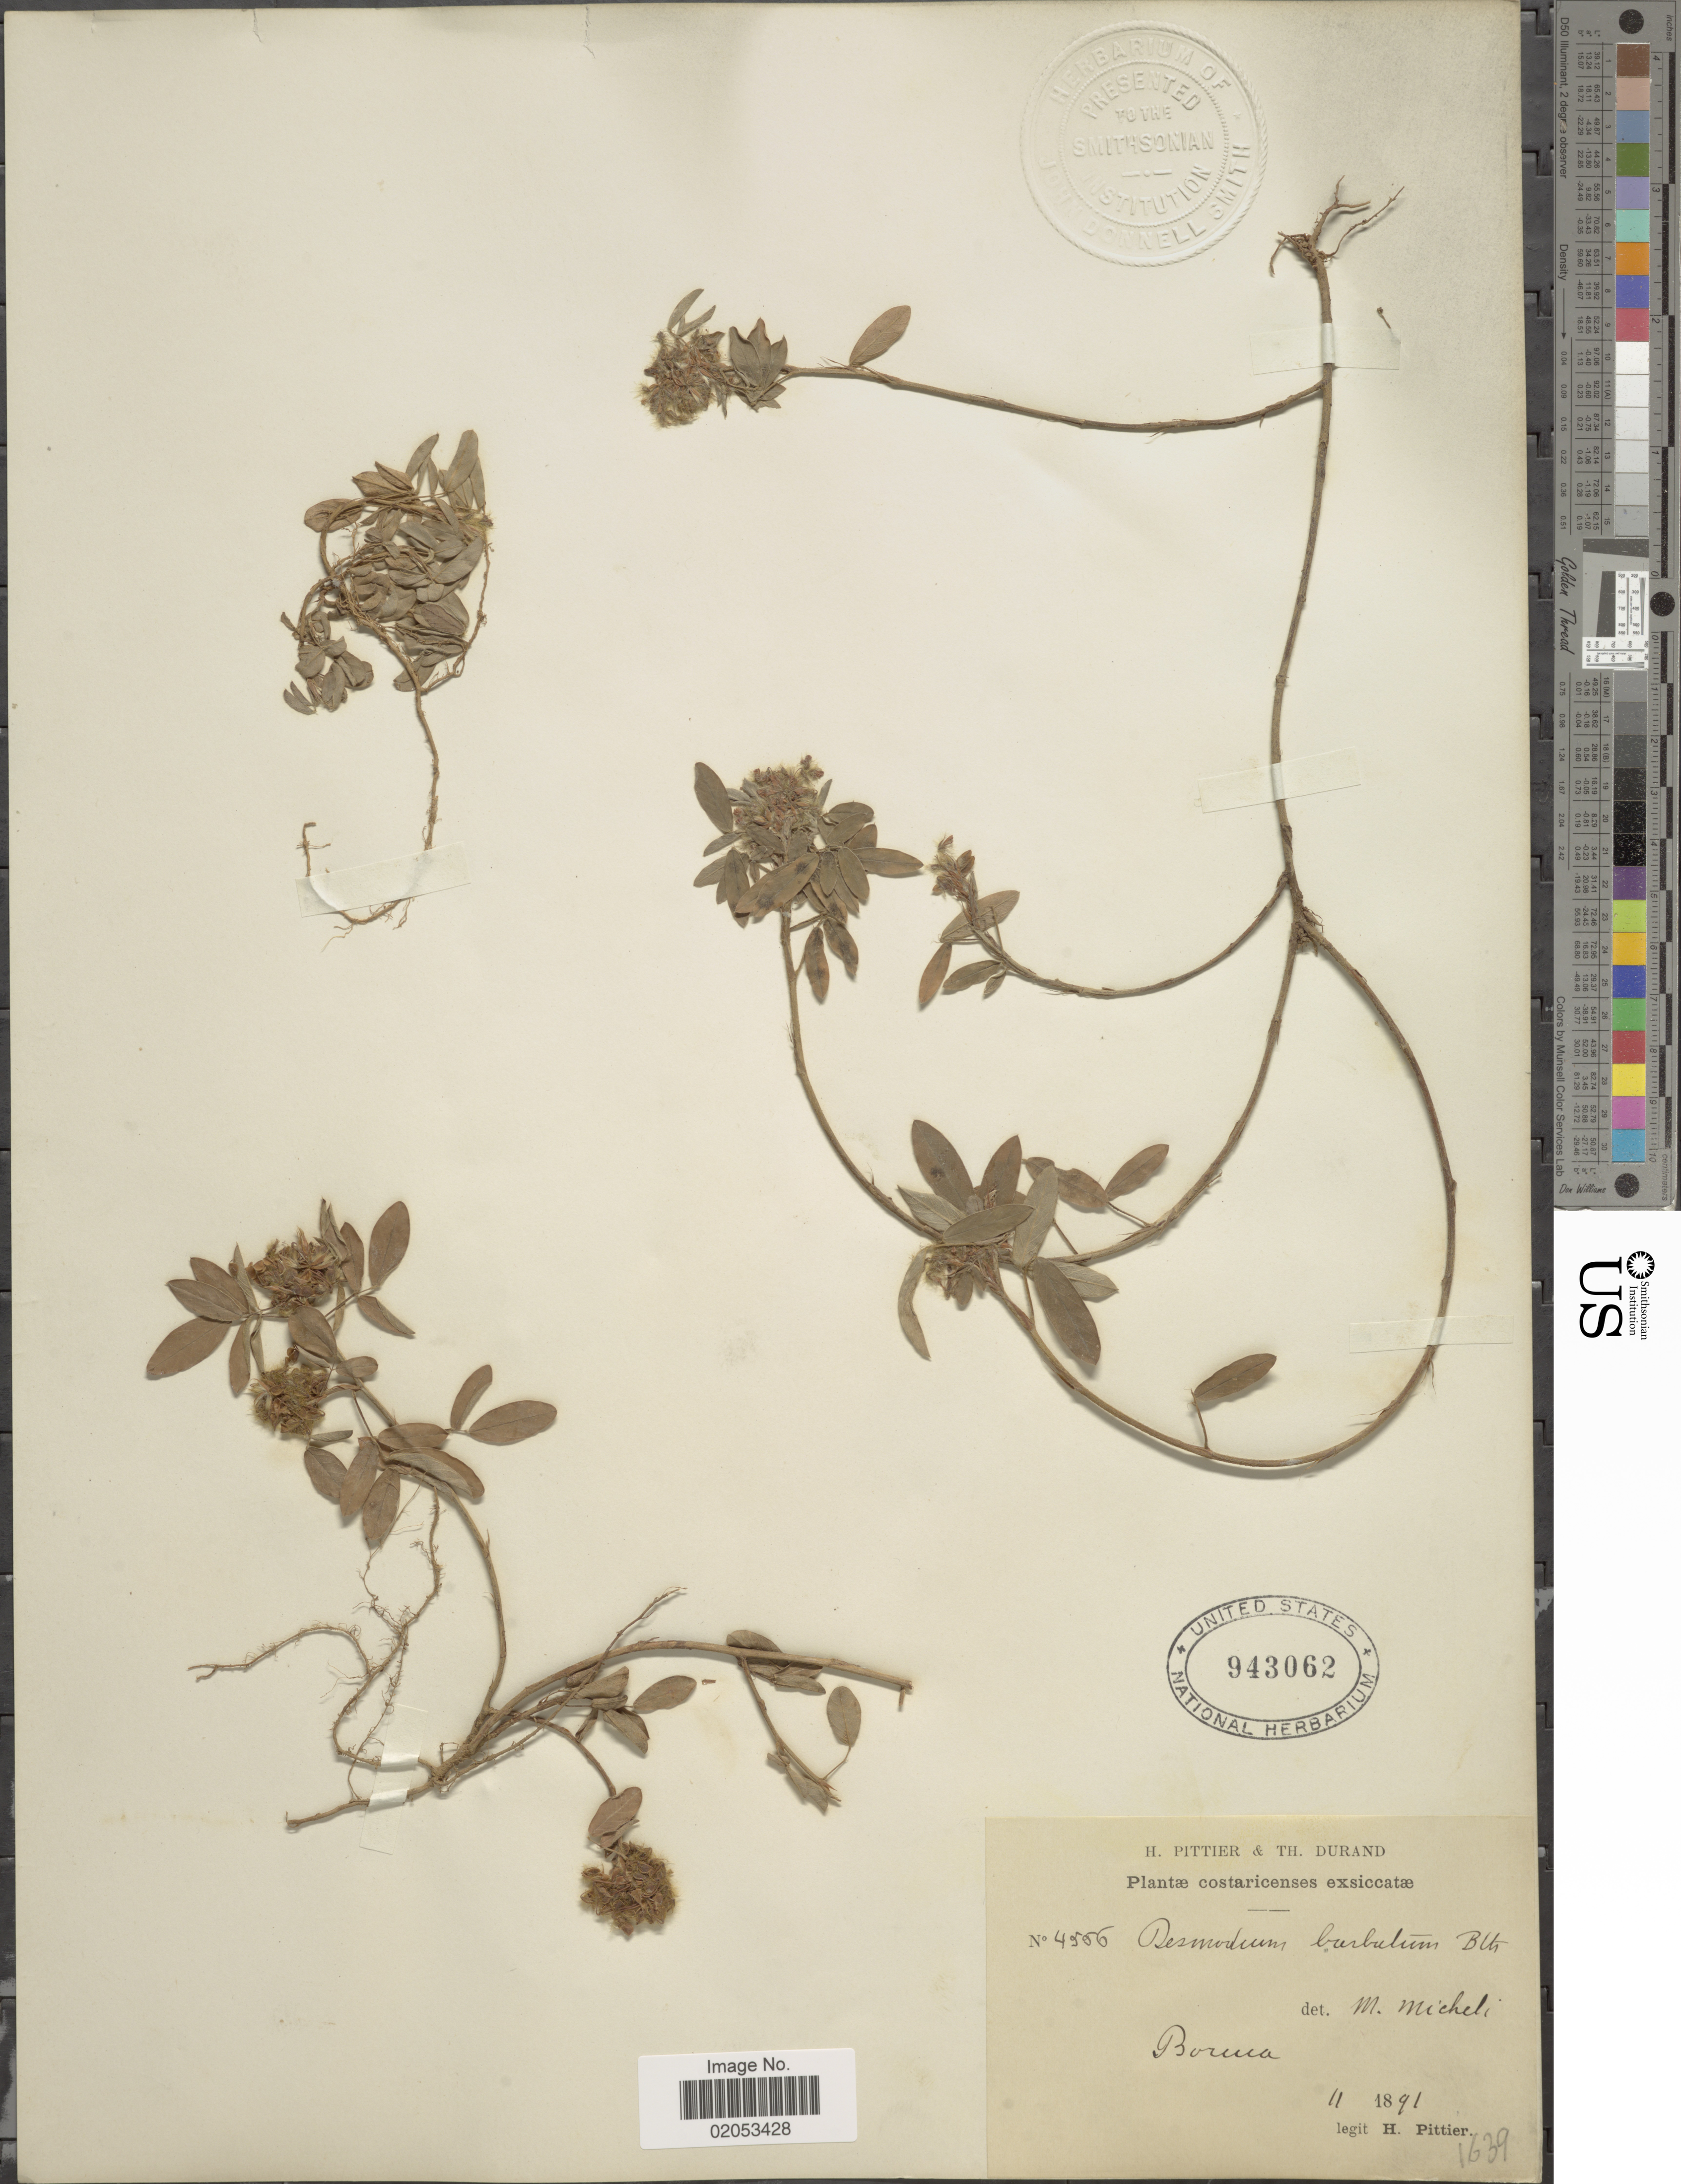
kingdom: Plantae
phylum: Tracheophyta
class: Magnoliopsida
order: Fabales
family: Fabaceae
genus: Grona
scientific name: Grona barbata var. barbata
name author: (L.) H. Ohashi & K. Ohashi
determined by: Strong, Mark T., (BOT), Smithsonian Institution - National Museum of Natural History (UNITED STATES)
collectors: H. F. Pittier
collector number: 4556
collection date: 1891-02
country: Costa Rica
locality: Boruca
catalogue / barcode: US 943062